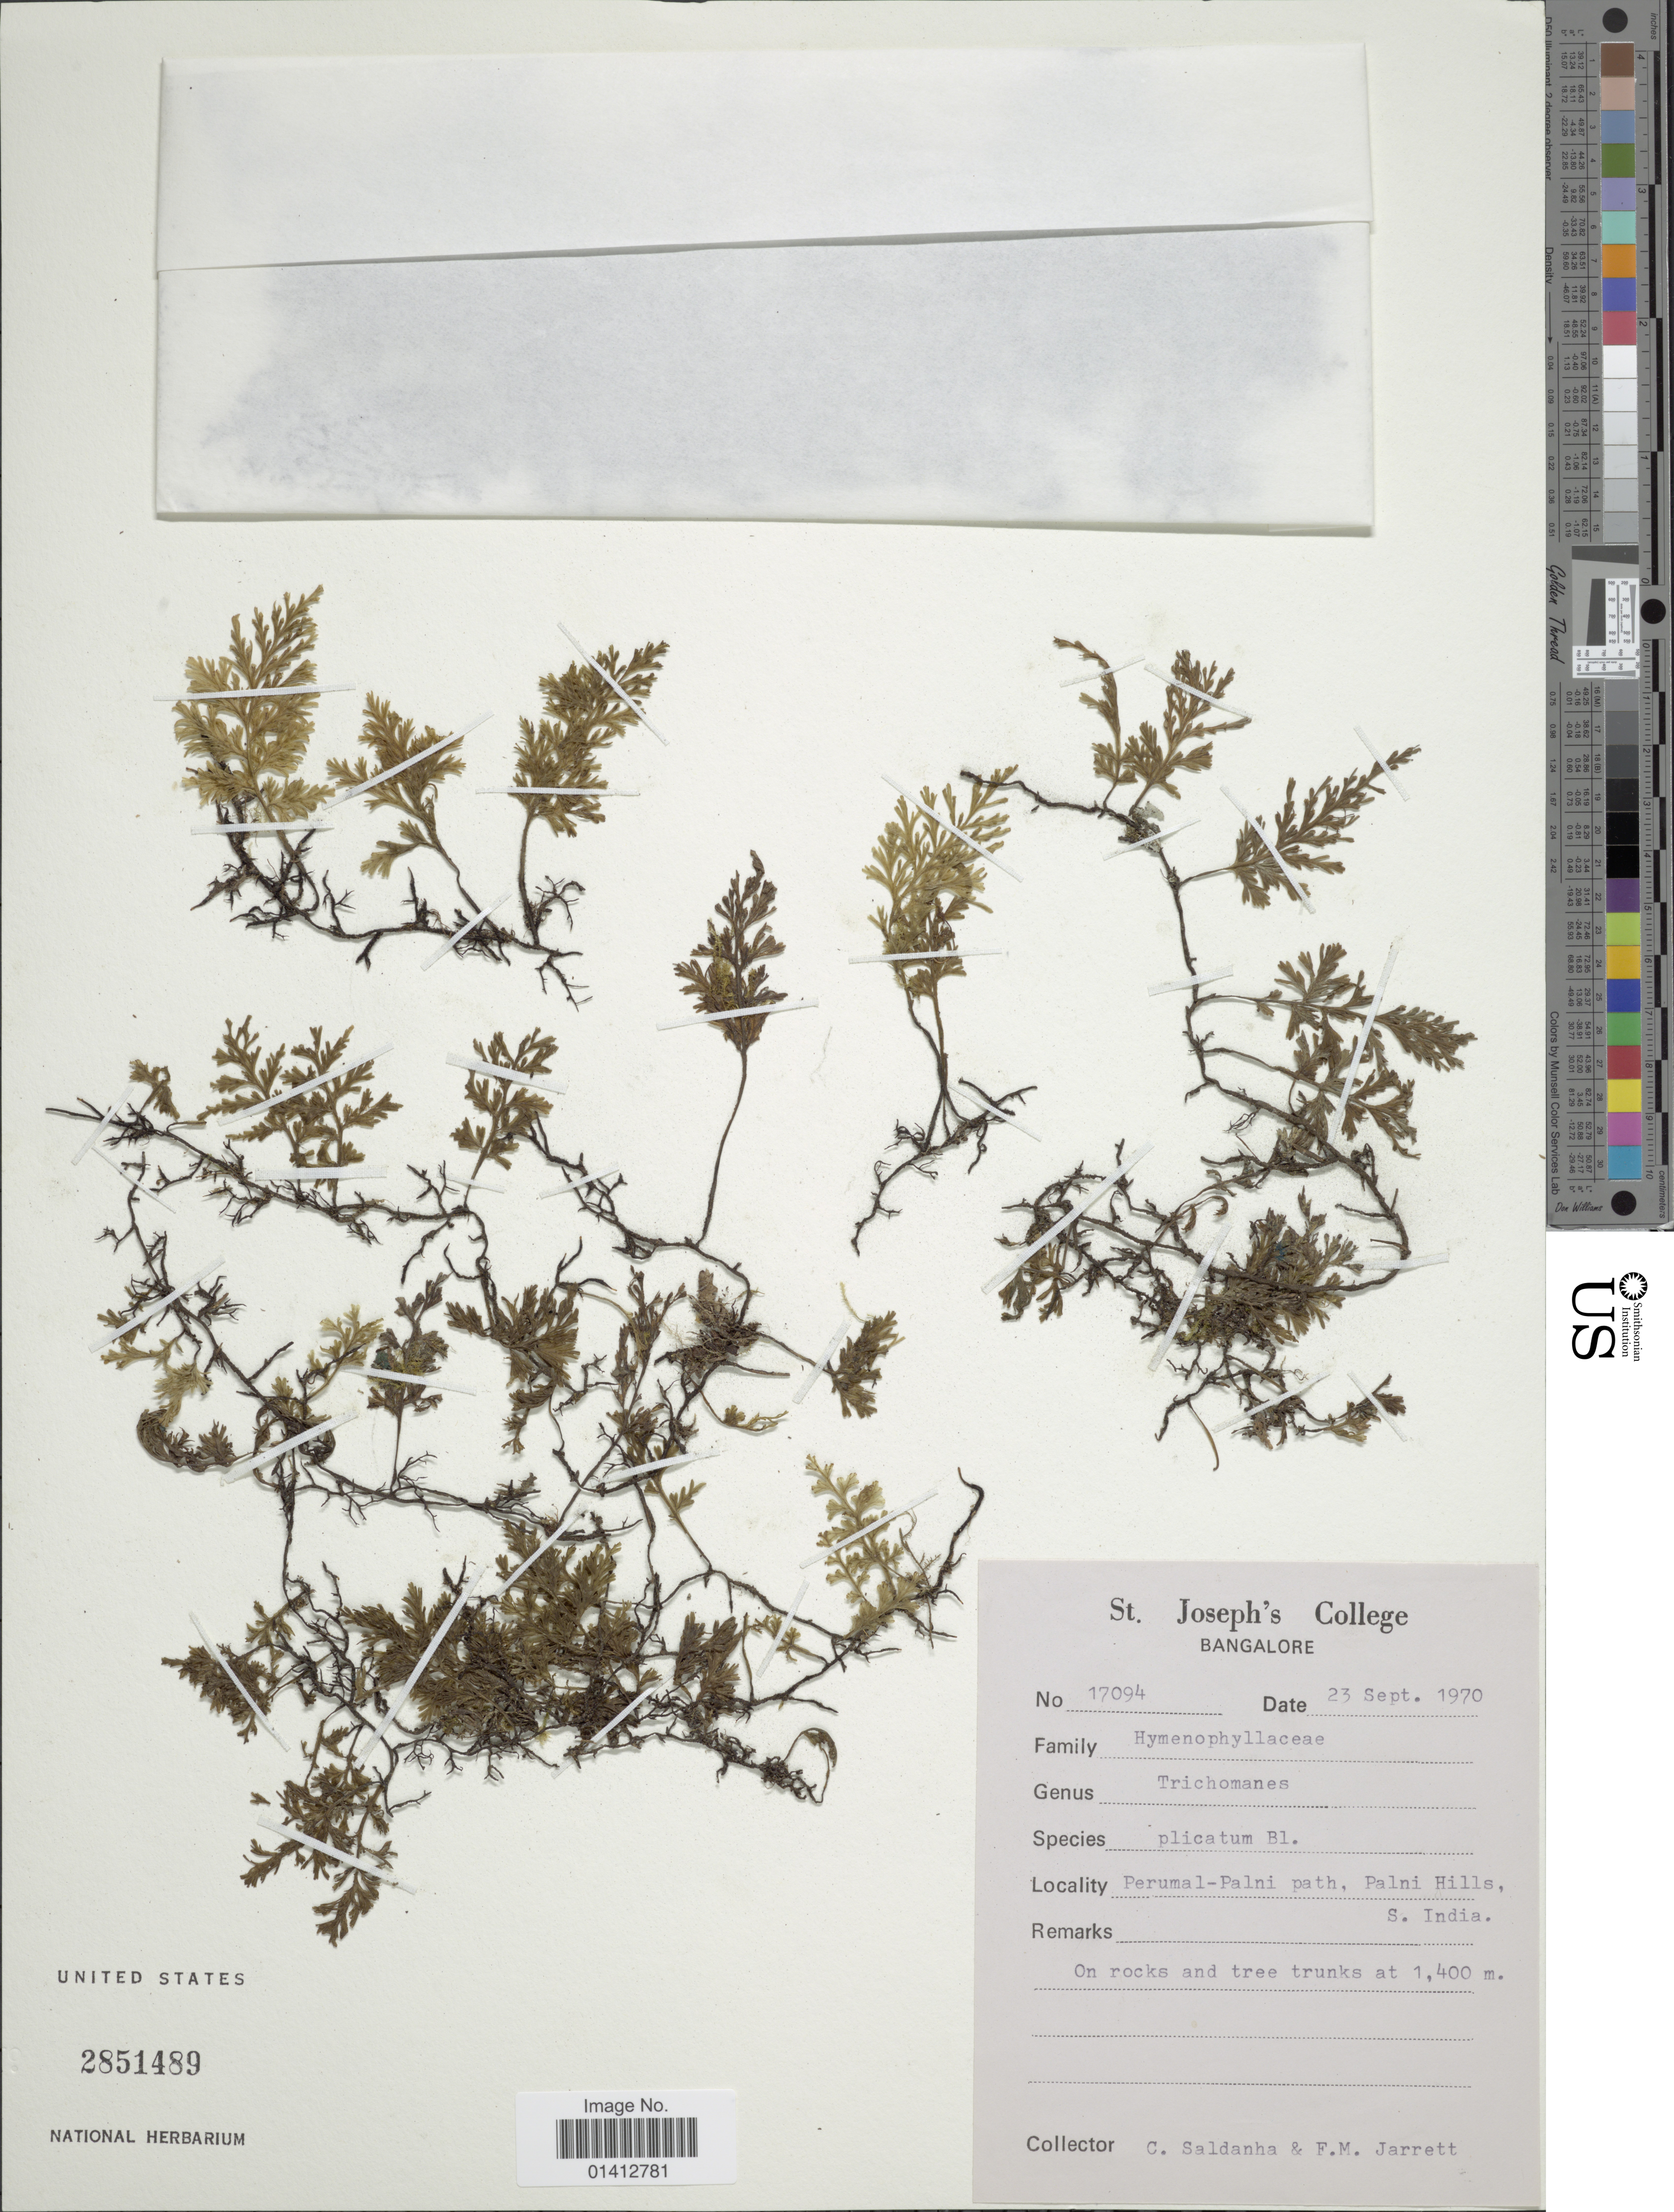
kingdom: Plantae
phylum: Tracheophyta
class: Polypodiopsida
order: Hymenophyllales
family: Hymenophyllaceae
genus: Crepidomanes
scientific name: Crepidomanes plicatum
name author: (Bosch) Ching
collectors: C. Saldanha & F. M. Jarrett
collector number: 17094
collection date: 1970-09-23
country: India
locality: Perumal-Palni path, Palni Hills S. India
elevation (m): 1400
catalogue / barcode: US 2851489